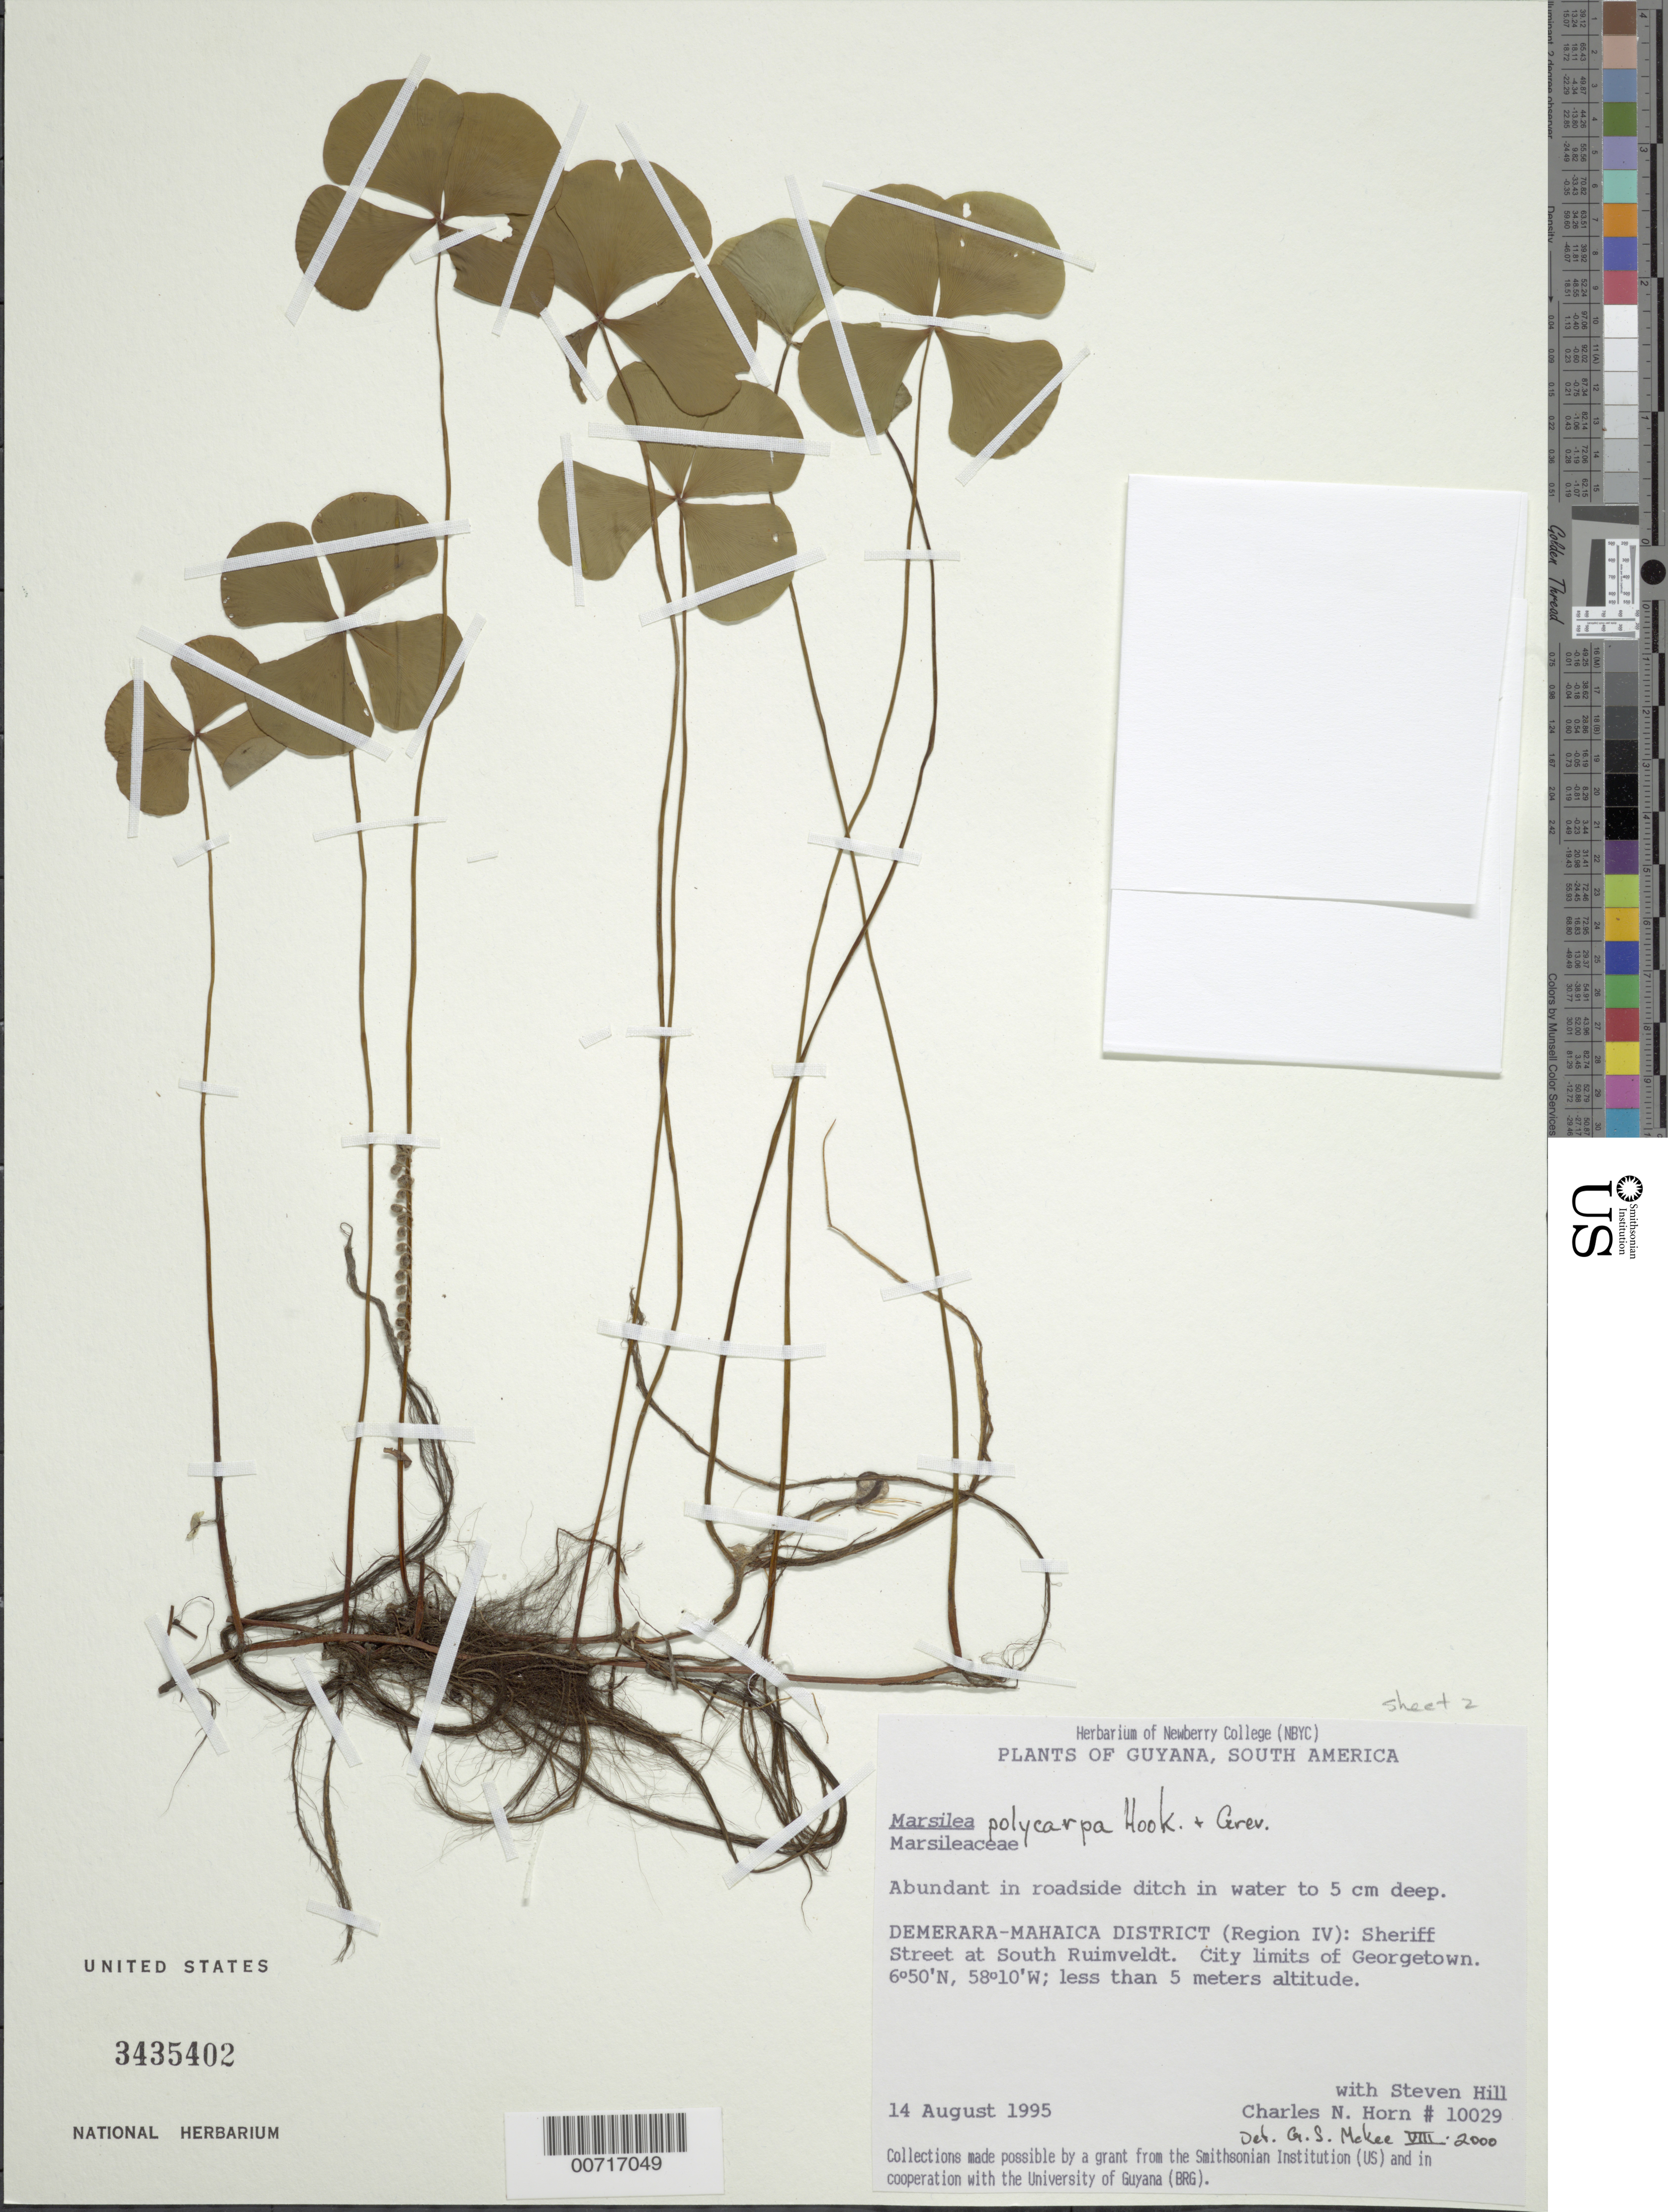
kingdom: Plantae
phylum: Tracheophyta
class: Polypodiopsida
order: Salviniales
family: Marsileaceae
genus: Marsilea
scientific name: Marsilea polycarpa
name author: Hook. & Grev.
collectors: C. N. Horn & S. R. Hill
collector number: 10029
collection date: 1995-08-14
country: Guyana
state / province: Demerara-Mahaica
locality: Demerara-Mahaica District (Region IV): Sheriff Street at South Ruimveldt. City limits of Georgetown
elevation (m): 5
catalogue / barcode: US 3435402